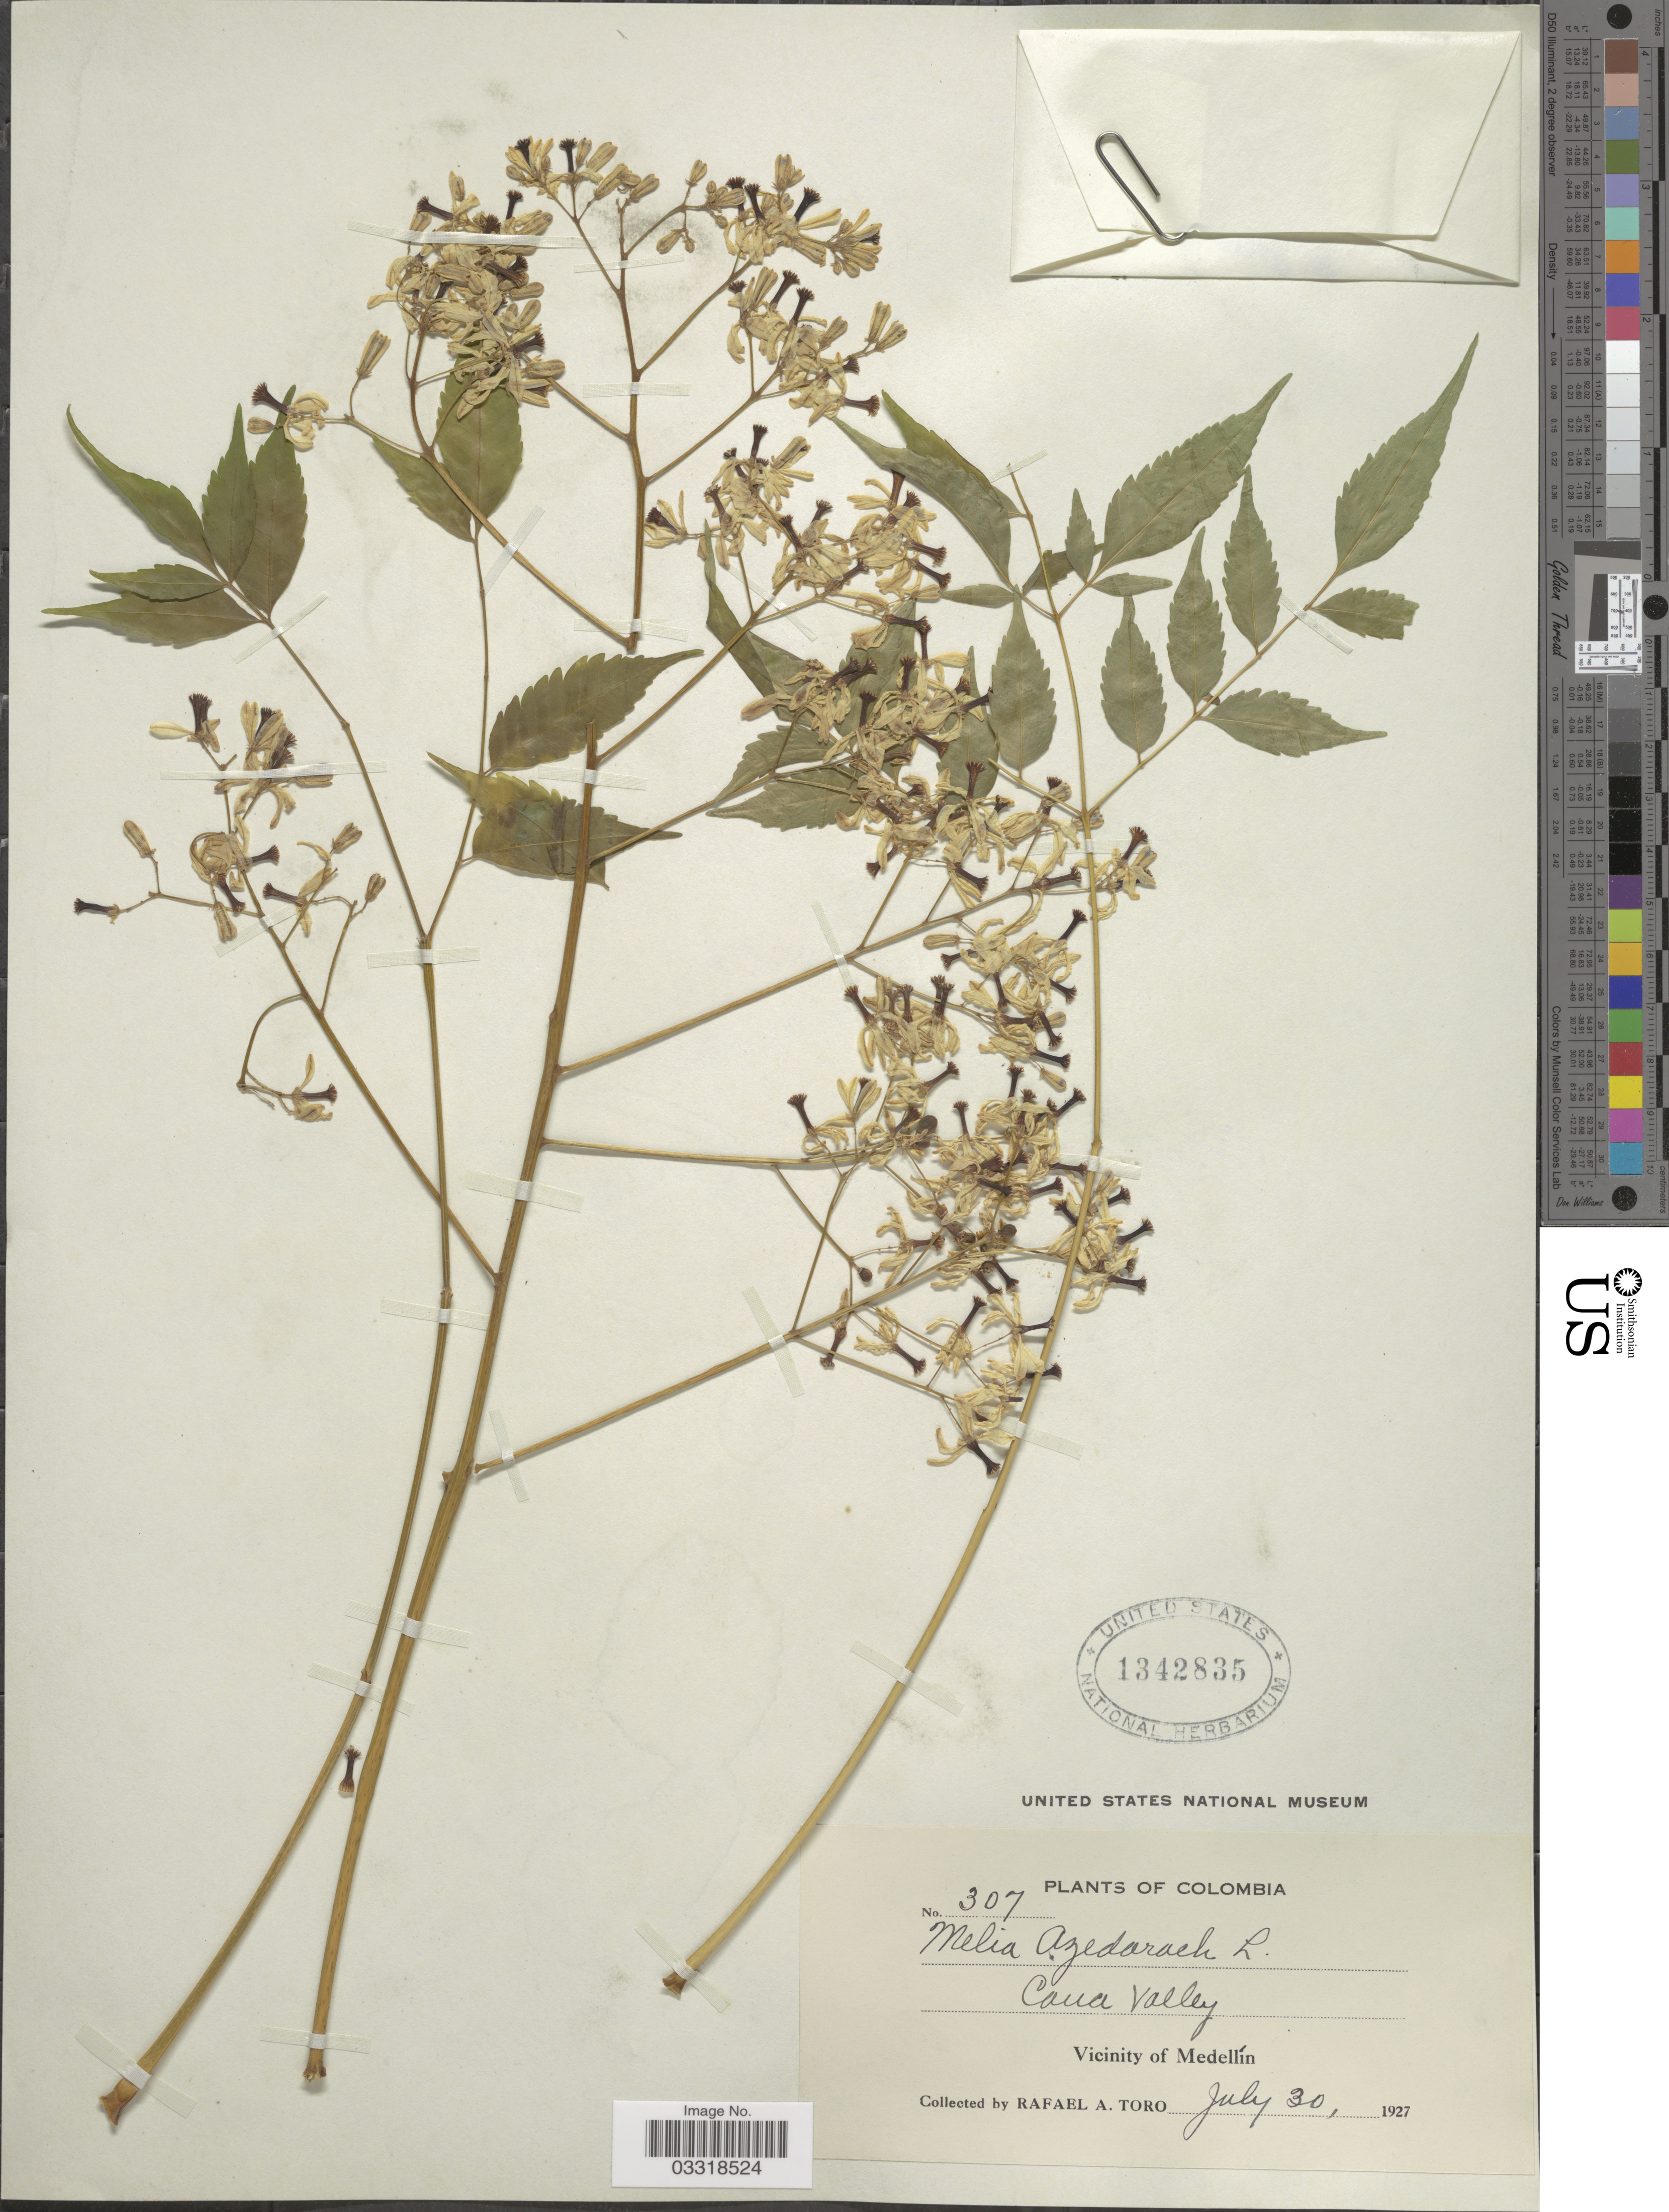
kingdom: Plantae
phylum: Tracheophyta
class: Magnoliopsida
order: Sapindales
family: Meliaceae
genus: Melia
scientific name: Melia azedarach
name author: L.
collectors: R. A. Toro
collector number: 307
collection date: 1927-07-30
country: Colombia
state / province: Valle del Cauca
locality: Cauca Valley. Vicinity of Medellín.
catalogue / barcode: US 1342835